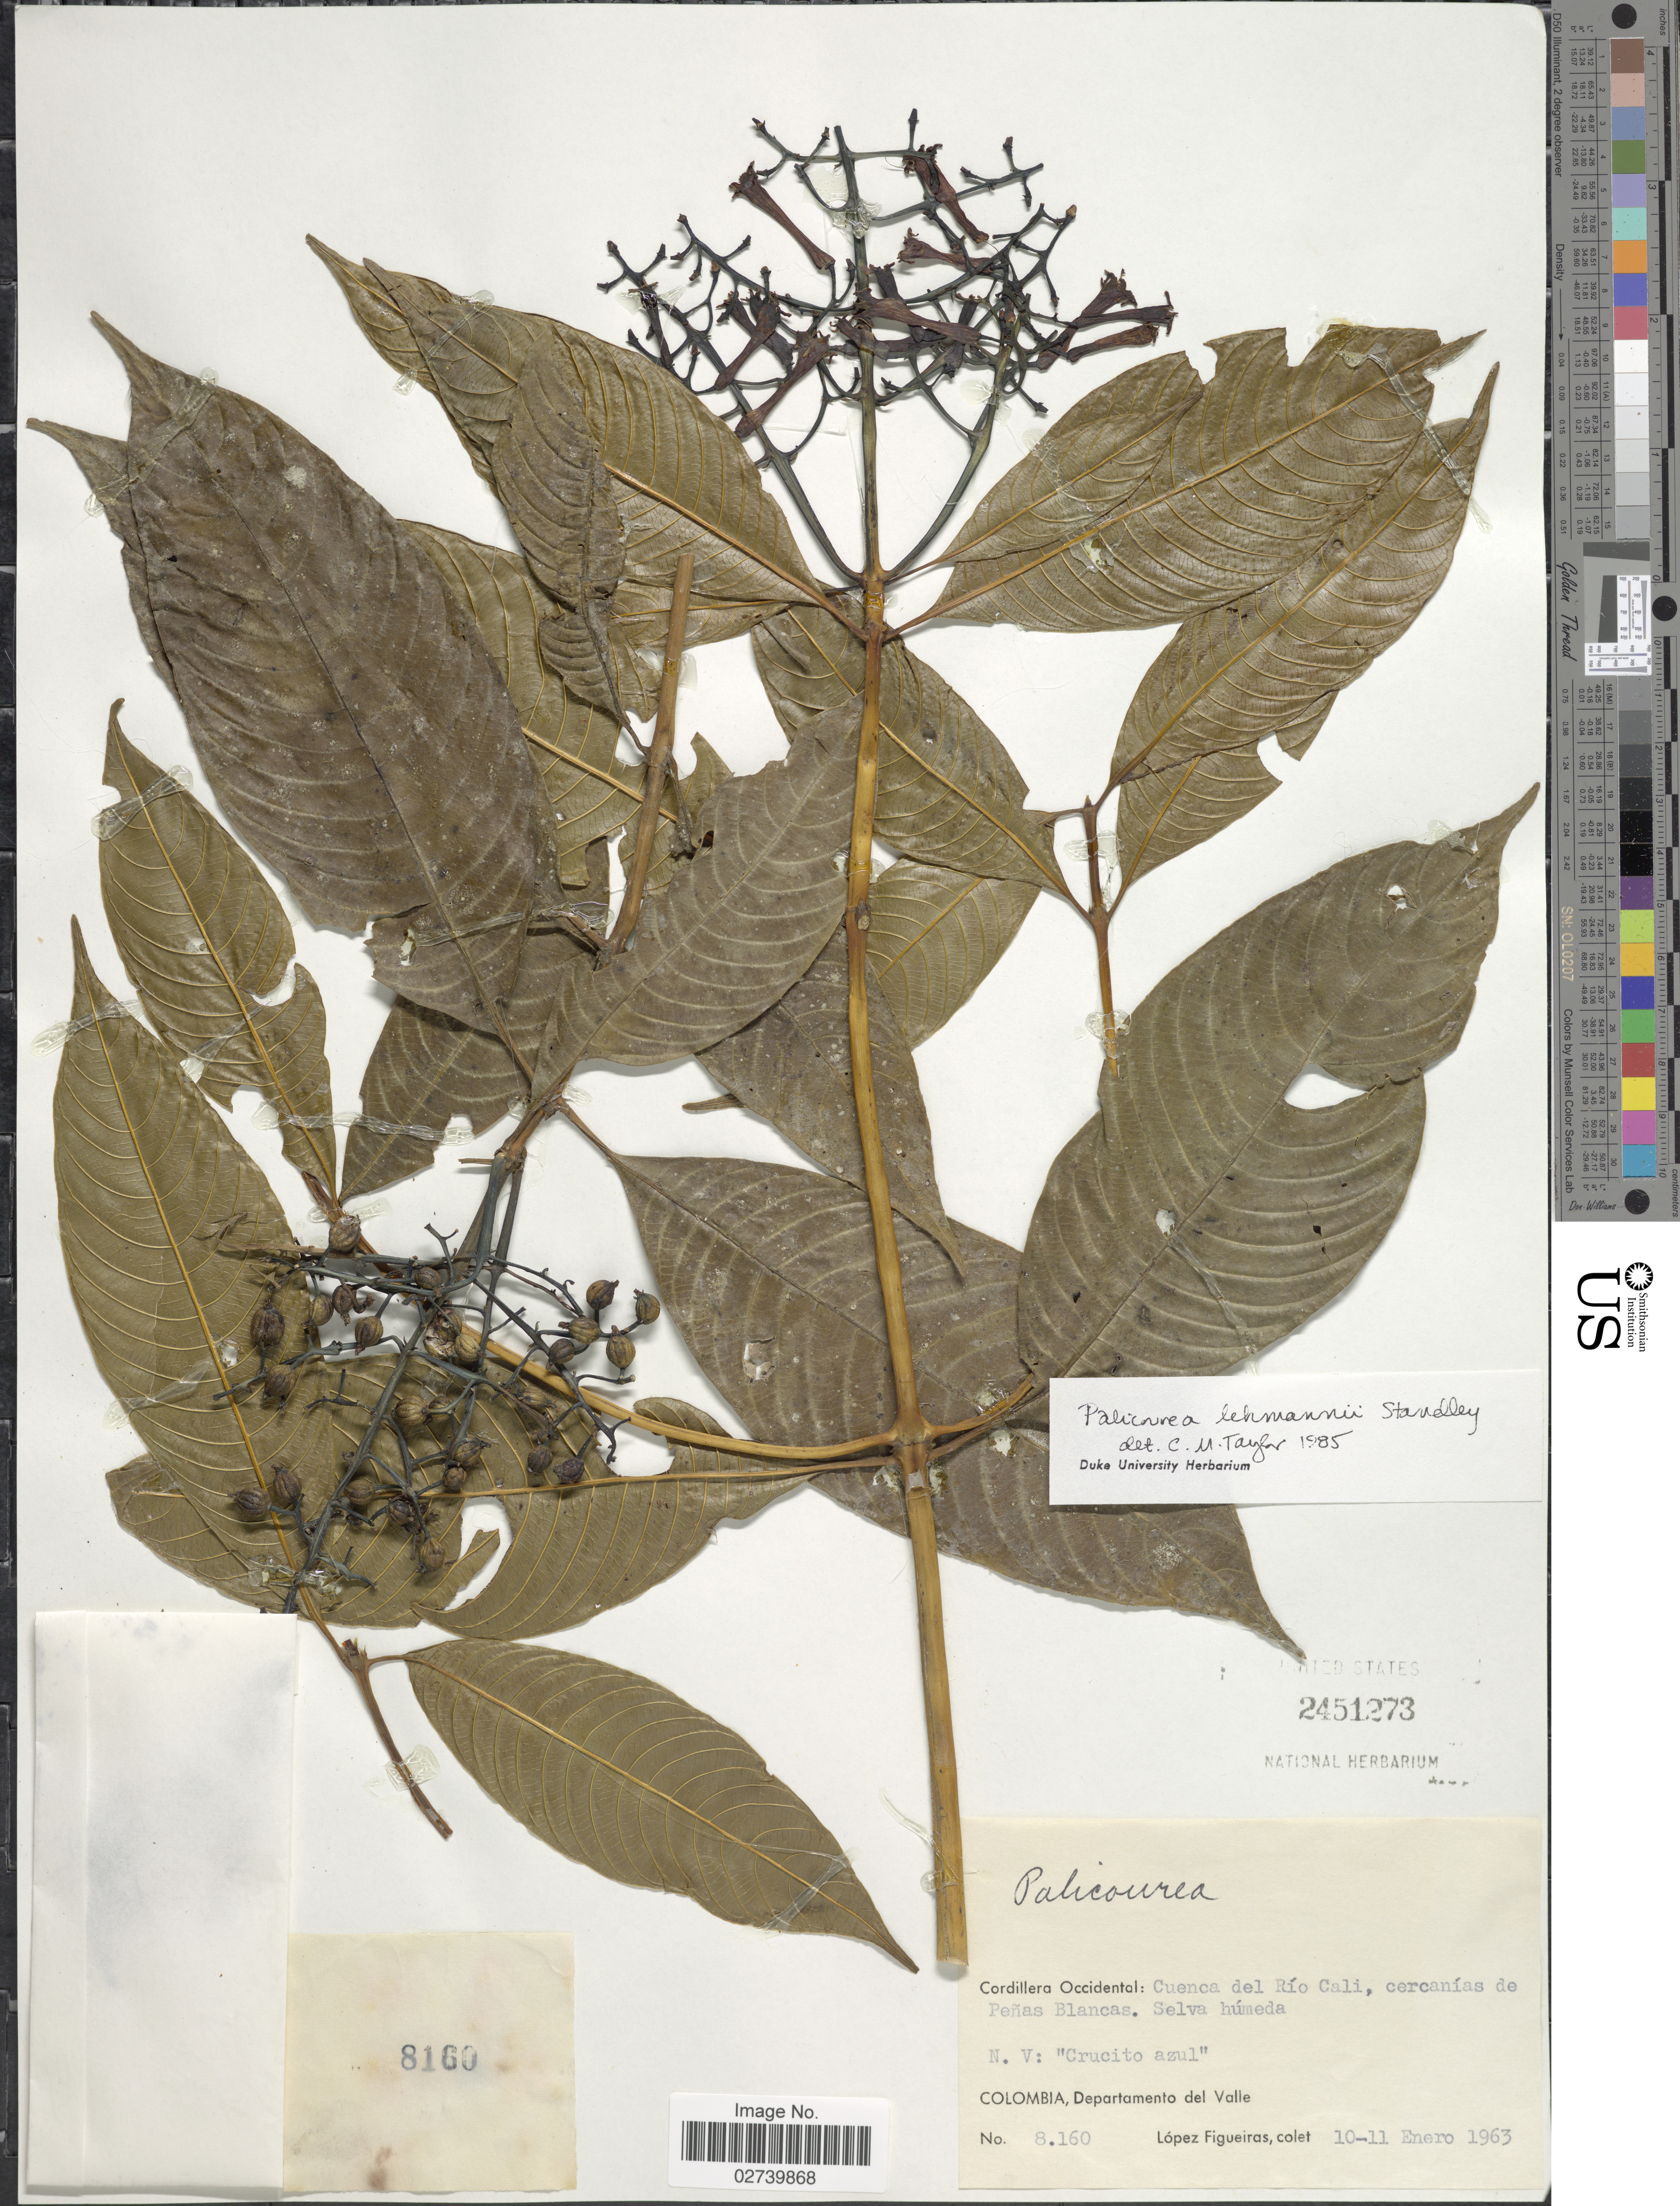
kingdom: Plantae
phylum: Tracheophyta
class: Magnoliopsida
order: Gentianales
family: Rubiaceae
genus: Palicourea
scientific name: Palicourea lehmannii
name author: (K. Schum. & K. Krause) Standl.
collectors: M. López Figueiras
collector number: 8160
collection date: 1963-01-10/1963-01-11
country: Colombia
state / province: Valle del Cauca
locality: Cordillera Occidental: Cuenca del Río Cali, cercanías de Peñas Blancas. Departamento del Valle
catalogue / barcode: US 2451273